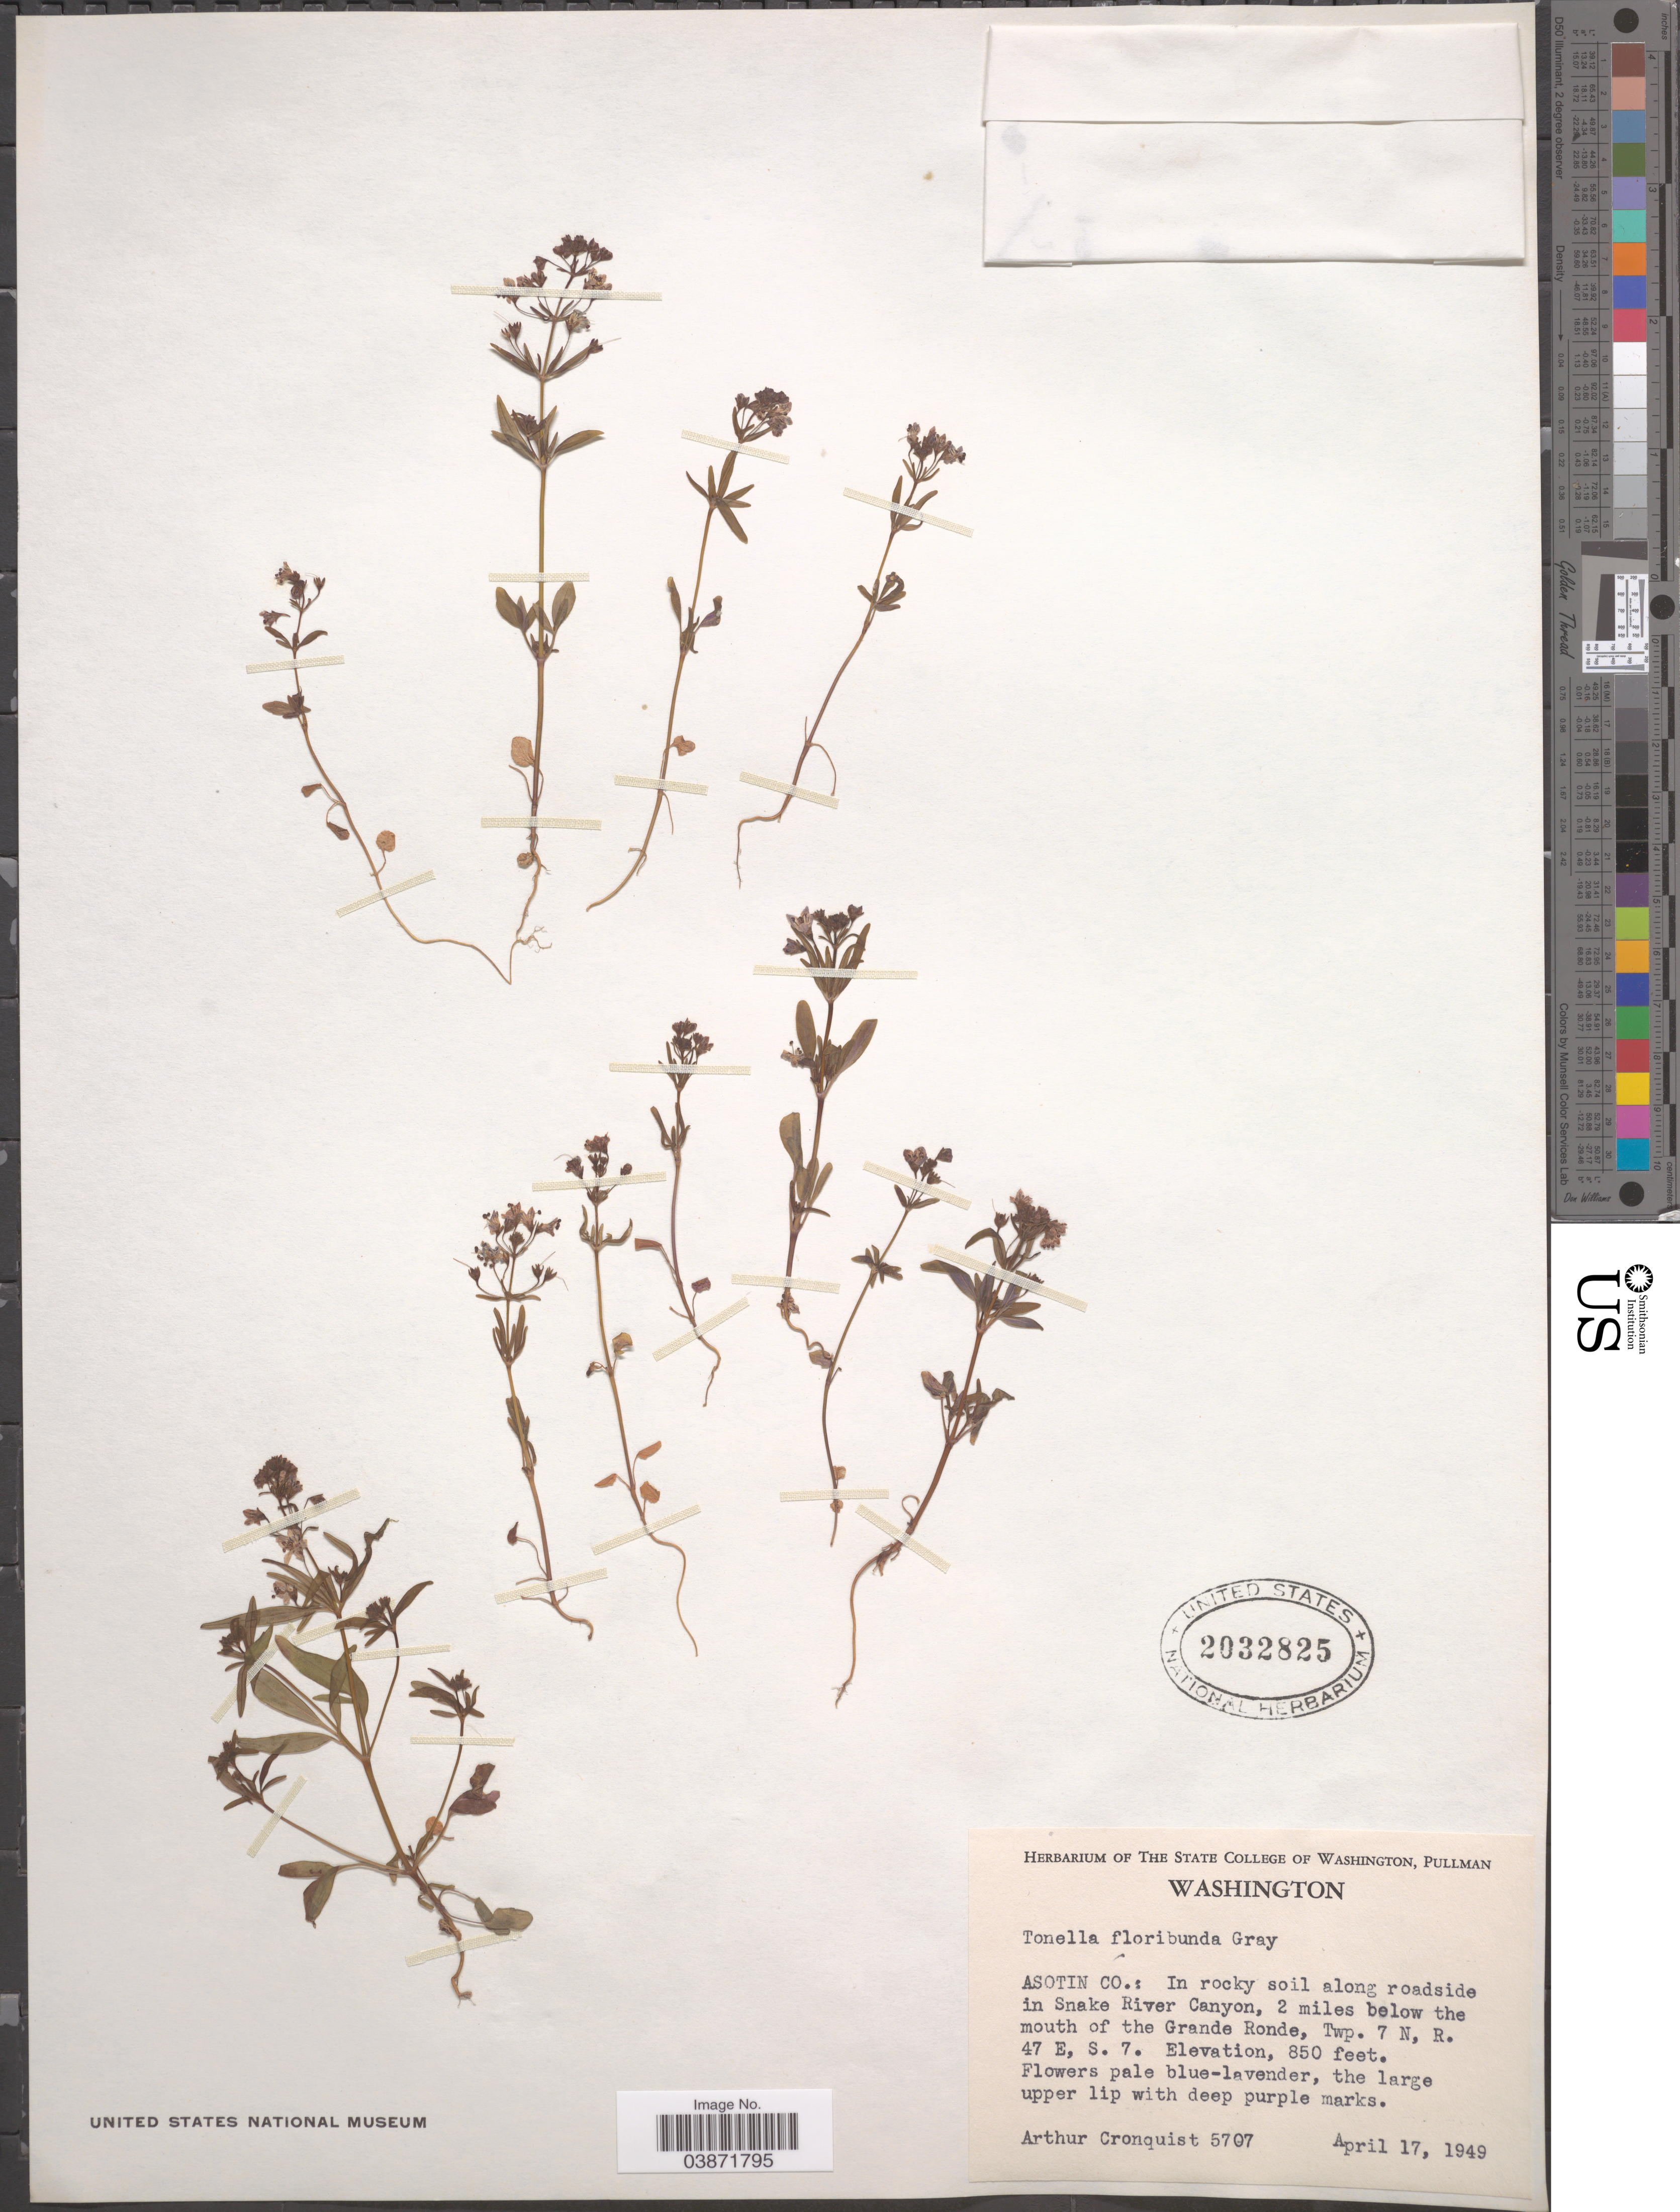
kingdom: Plantae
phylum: Tracheophyta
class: Magnoliopsida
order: Lamiales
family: Plantaginaceae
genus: Tonella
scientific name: Tonella floribunda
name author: A. Gray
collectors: A. J. Cronquist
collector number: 5707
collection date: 1949-04-17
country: United States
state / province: Washington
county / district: Asotin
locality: Asotin Co.: along roadside in Snake River Canyon, 2 miles below the mouth of the Grande Ronde, Twp. 7 N, R. 47 E, S. 7.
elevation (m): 259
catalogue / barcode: US 2032825